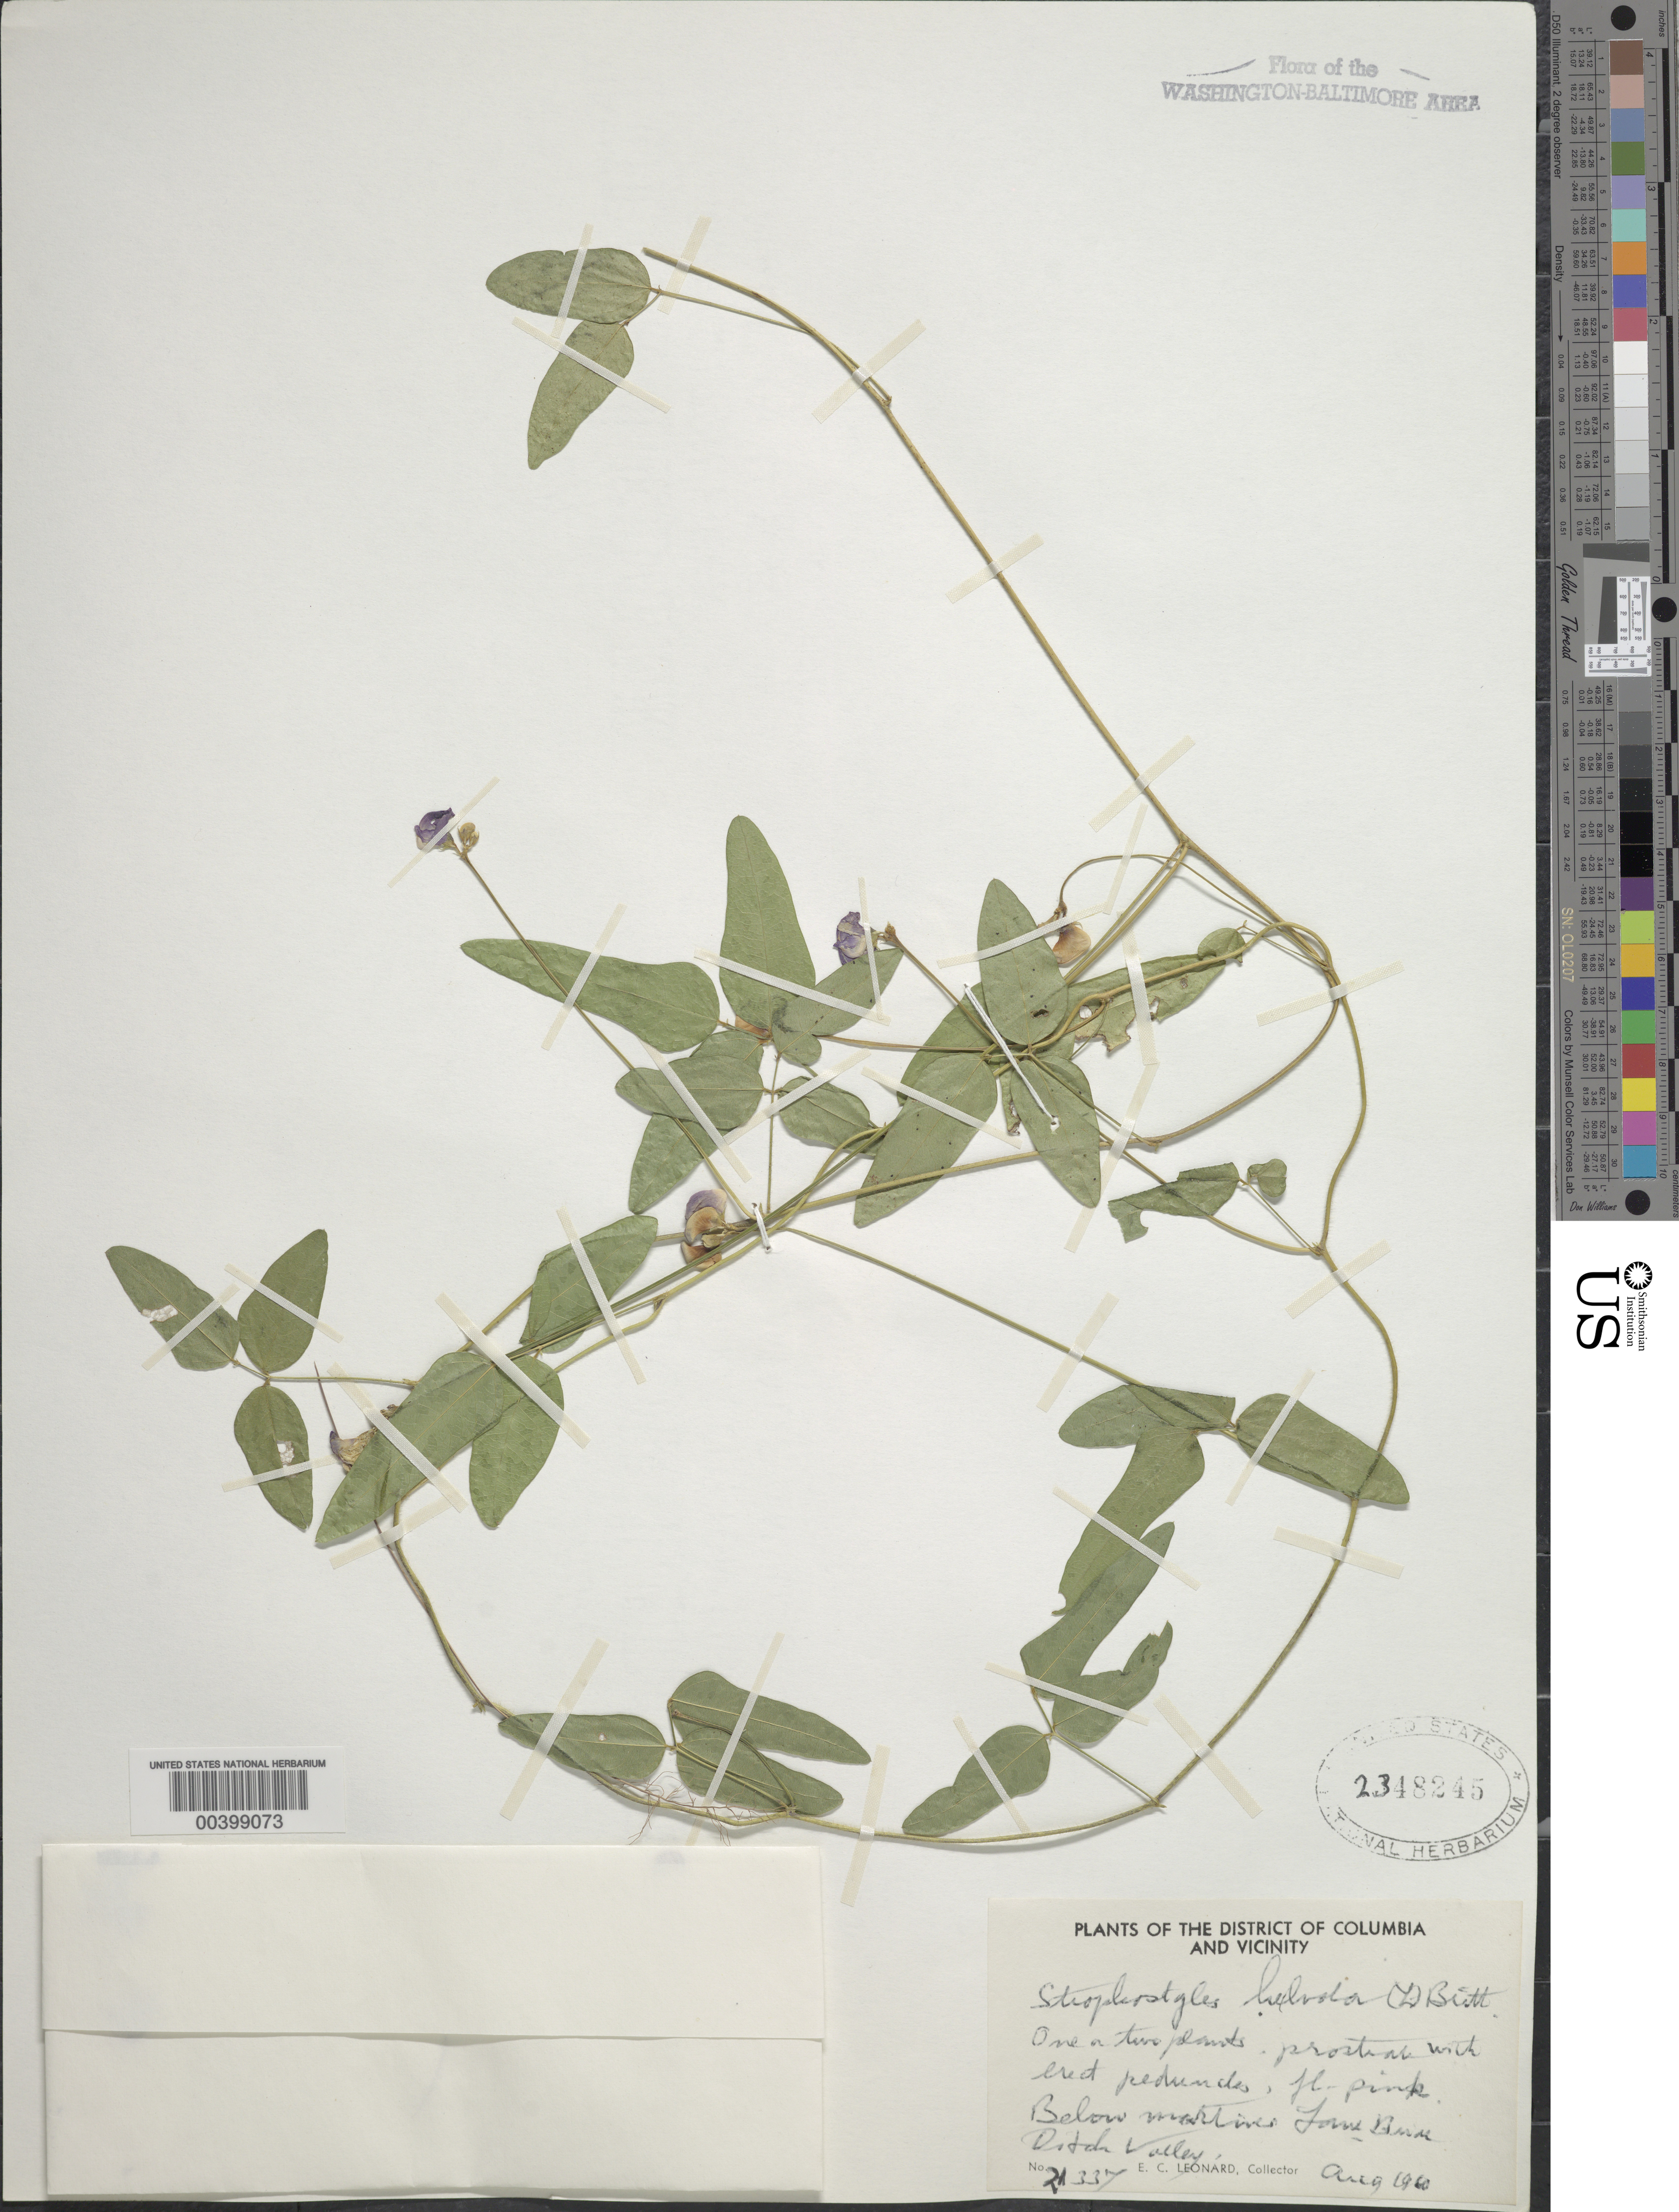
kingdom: Plantae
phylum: Tracheophyta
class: Magnoliopsida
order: Fabales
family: Fabaceae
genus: Strophostyles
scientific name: Strophostyles helvola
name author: (L.) Elliott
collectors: E. C. Leonard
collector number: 21337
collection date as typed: Aug 1960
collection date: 1960-08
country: United States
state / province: Maryland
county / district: Prince George's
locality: Below Martins Lane, Briar Ditch Valley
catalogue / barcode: US 2348245